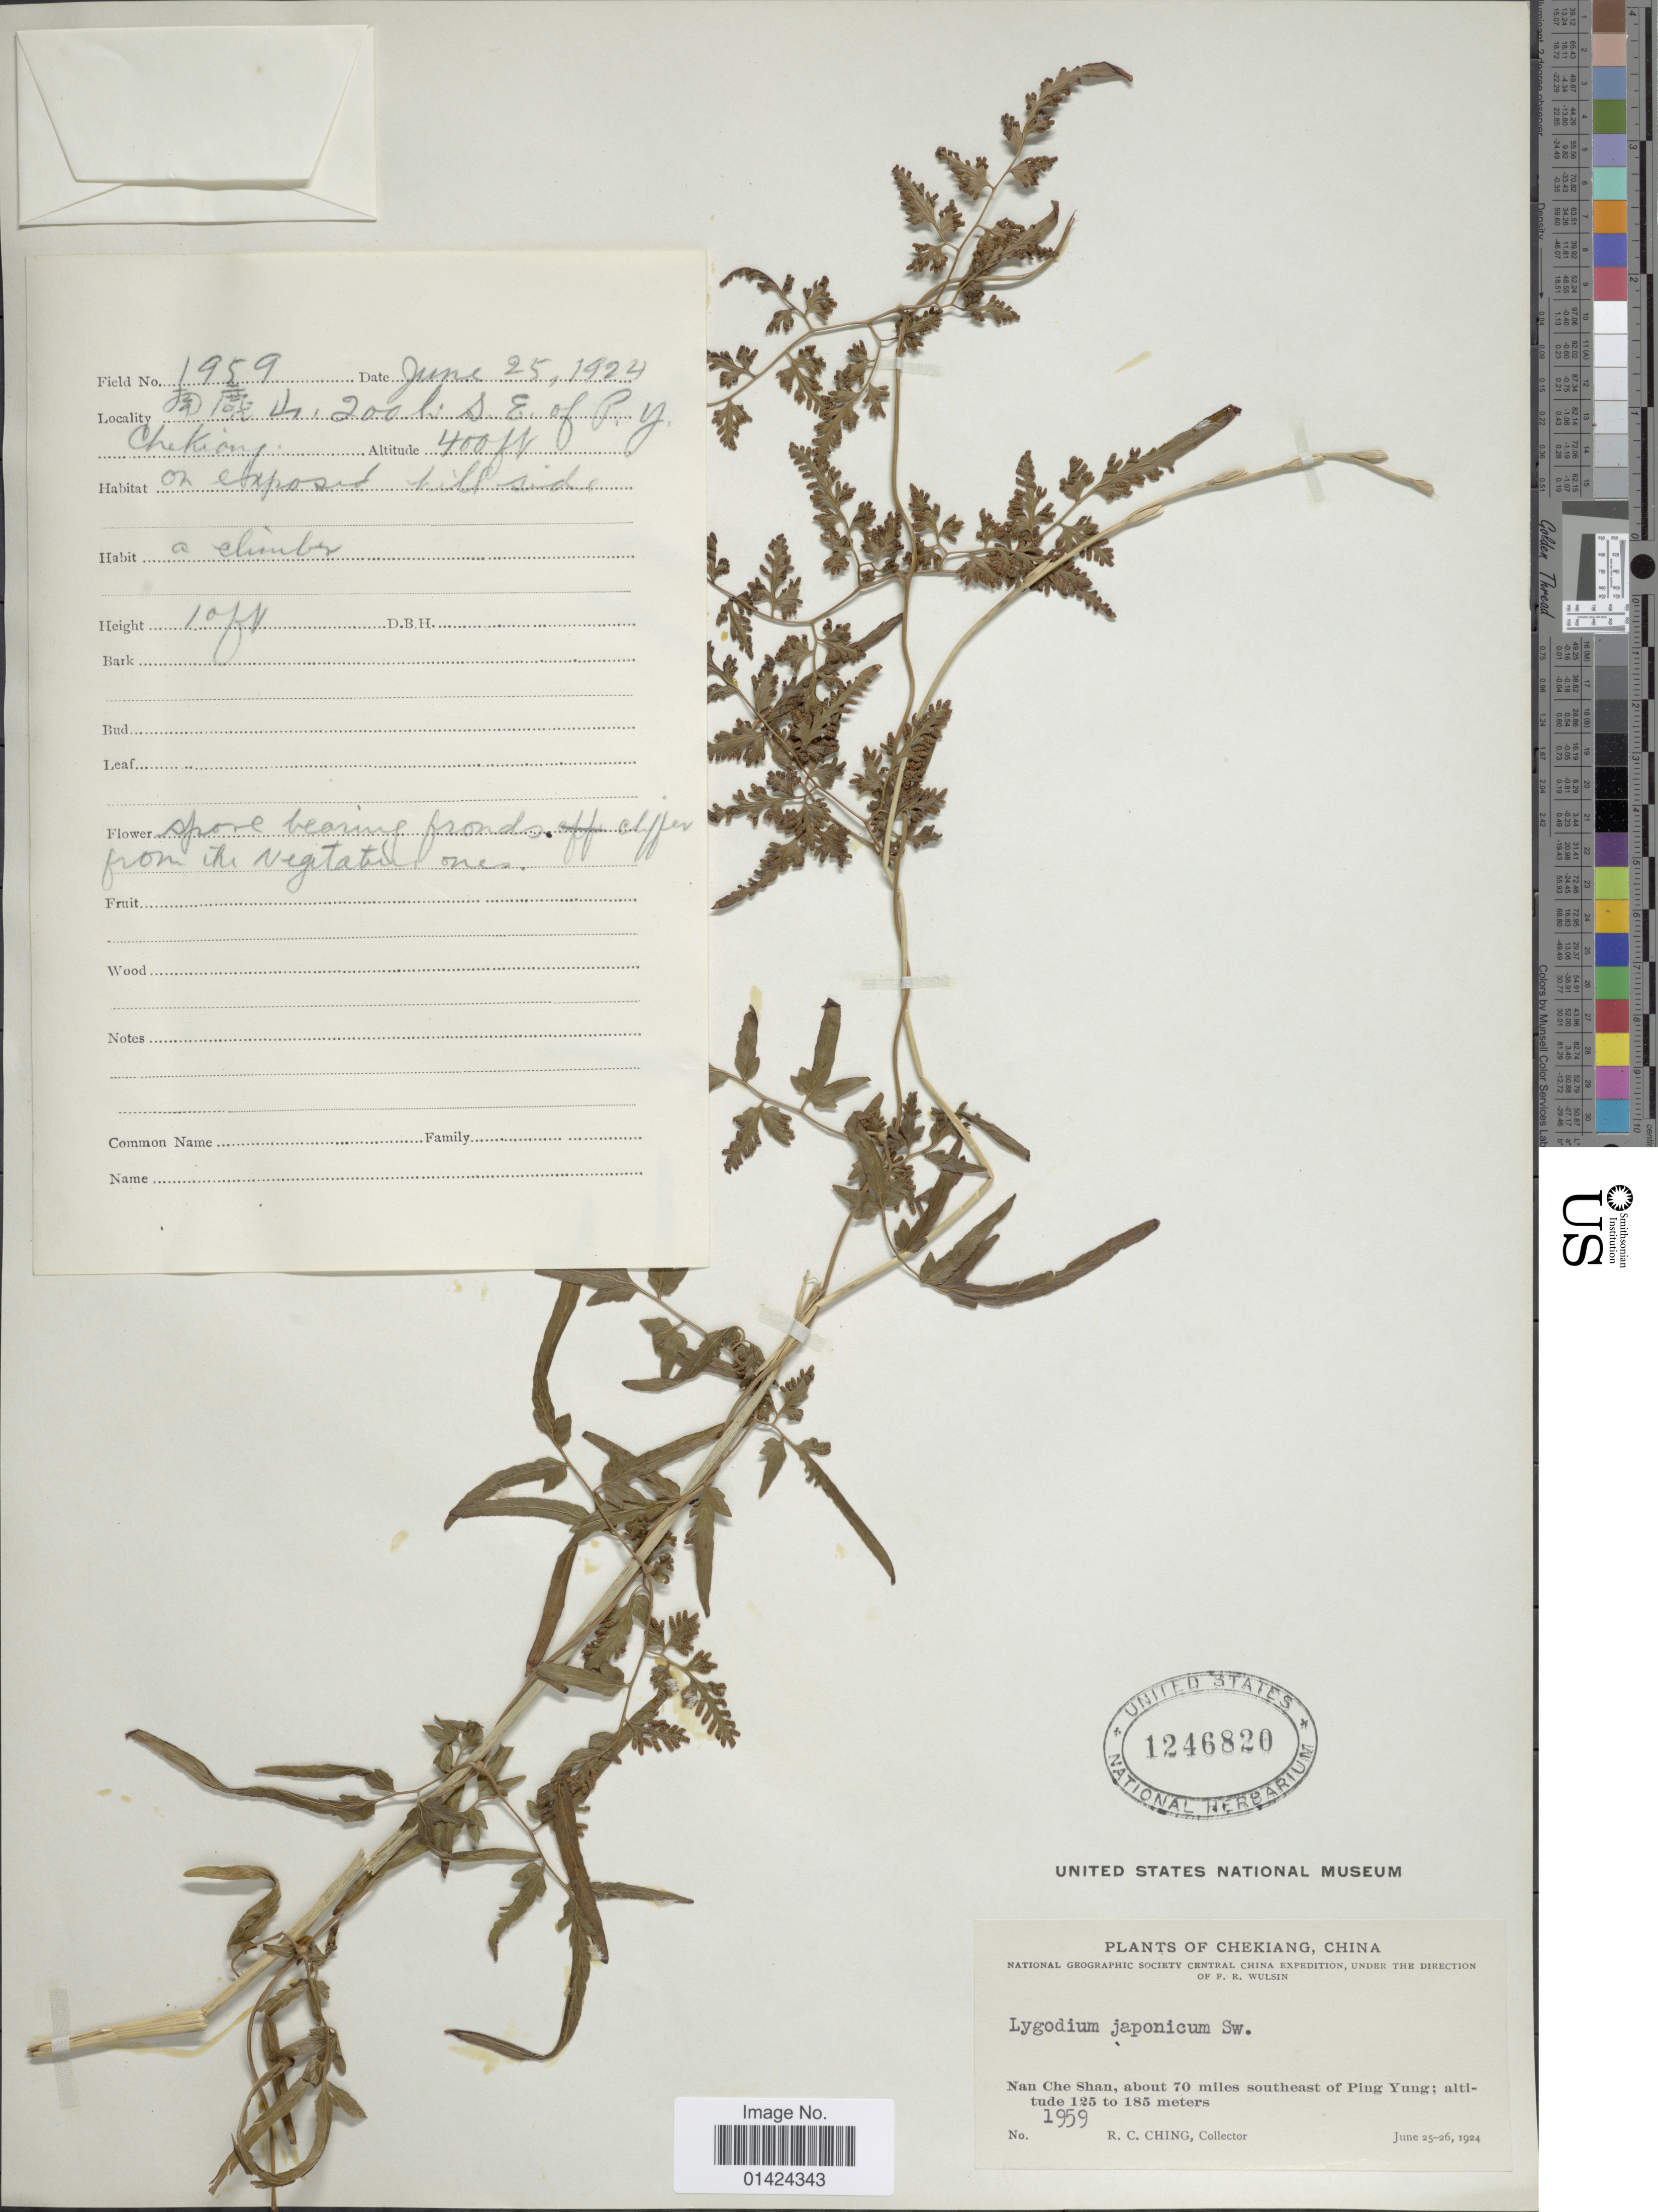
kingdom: Plantae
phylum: Tracheophyta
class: Polypodiopsida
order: Schizaeales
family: Lygodiaceae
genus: Lygodium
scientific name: Lygodium japonicum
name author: (Thunb.) Sw.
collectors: R. C. Ching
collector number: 1959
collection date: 1924-06-25/1924-06-26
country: China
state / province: Zhejiang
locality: Chekiang. Nan Che Shan, about 70 miles southeast of Ping Yung.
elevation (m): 125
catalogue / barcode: US 1246820